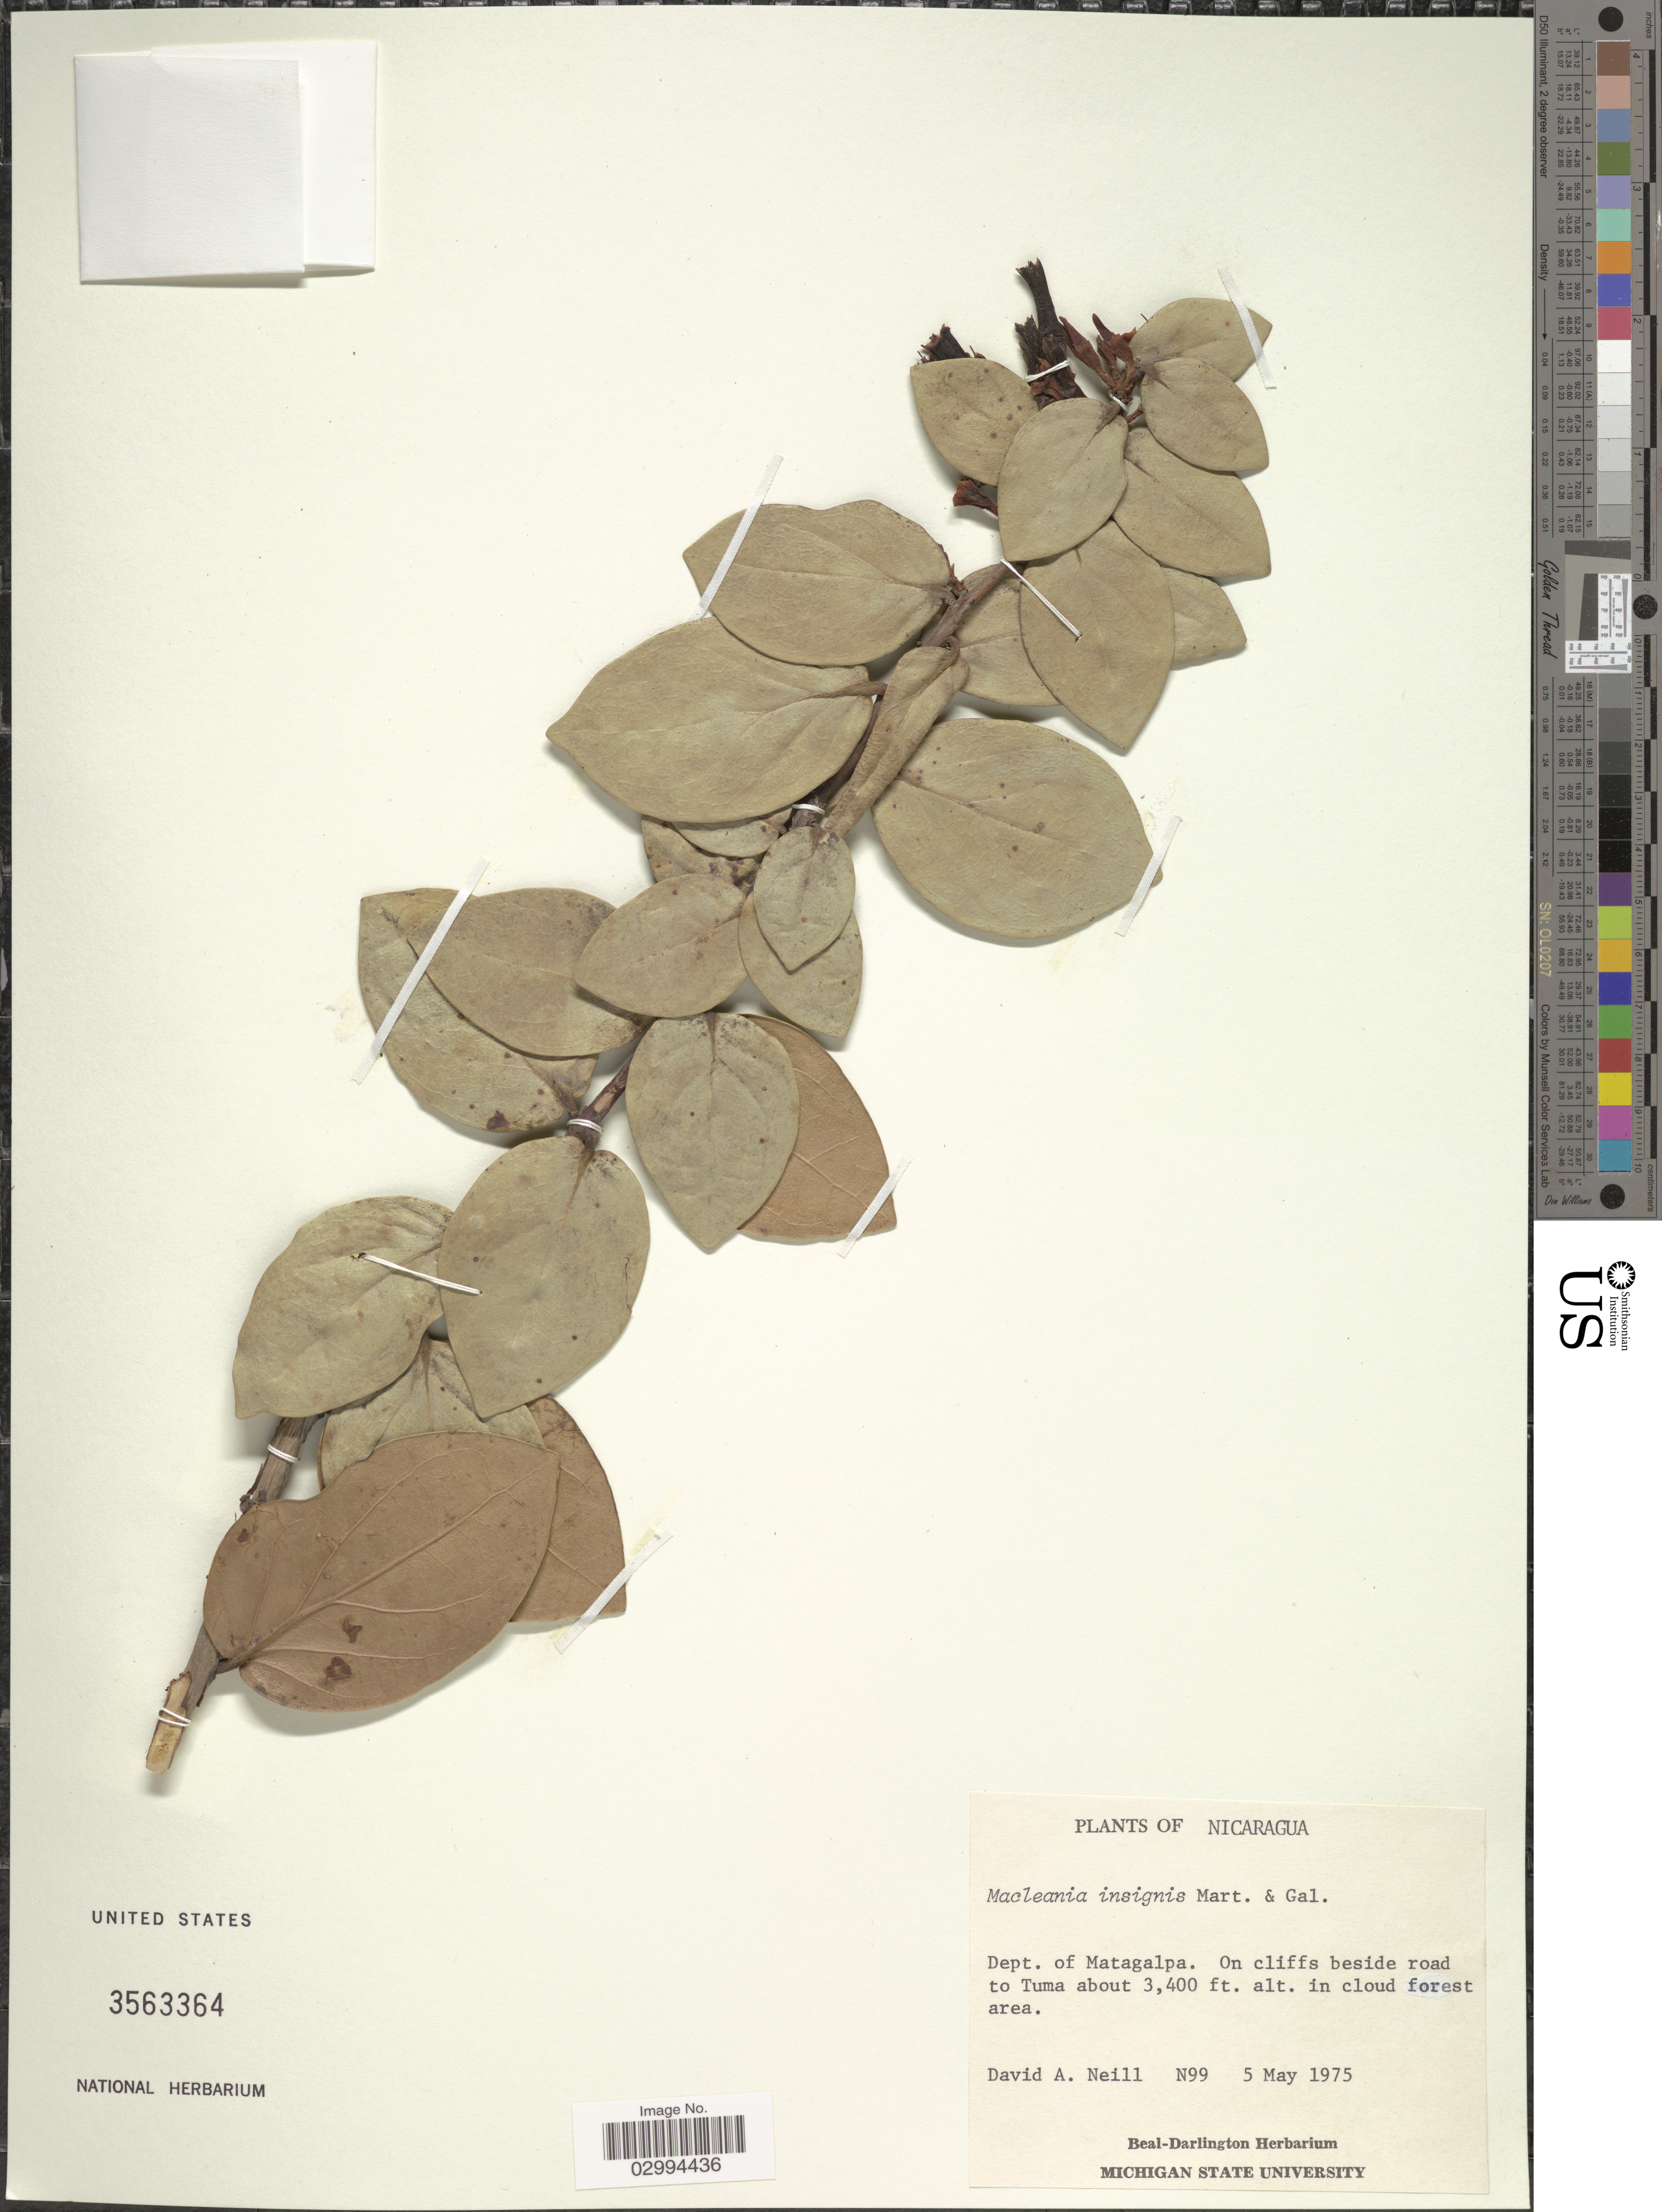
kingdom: Plantae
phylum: Tracheophyta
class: Magnoliopsida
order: Ericales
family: Ericaceae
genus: Macleania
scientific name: Macleania insignis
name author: M. Martens & Galeotti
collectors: D. A. Neill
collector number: N99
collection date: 1975-05-05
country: Nicaragua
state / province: Matagalpa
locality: Dept. of Matagalpa. On cliffs beside road to Tuma.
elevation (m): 1036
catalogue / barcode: US 3563364